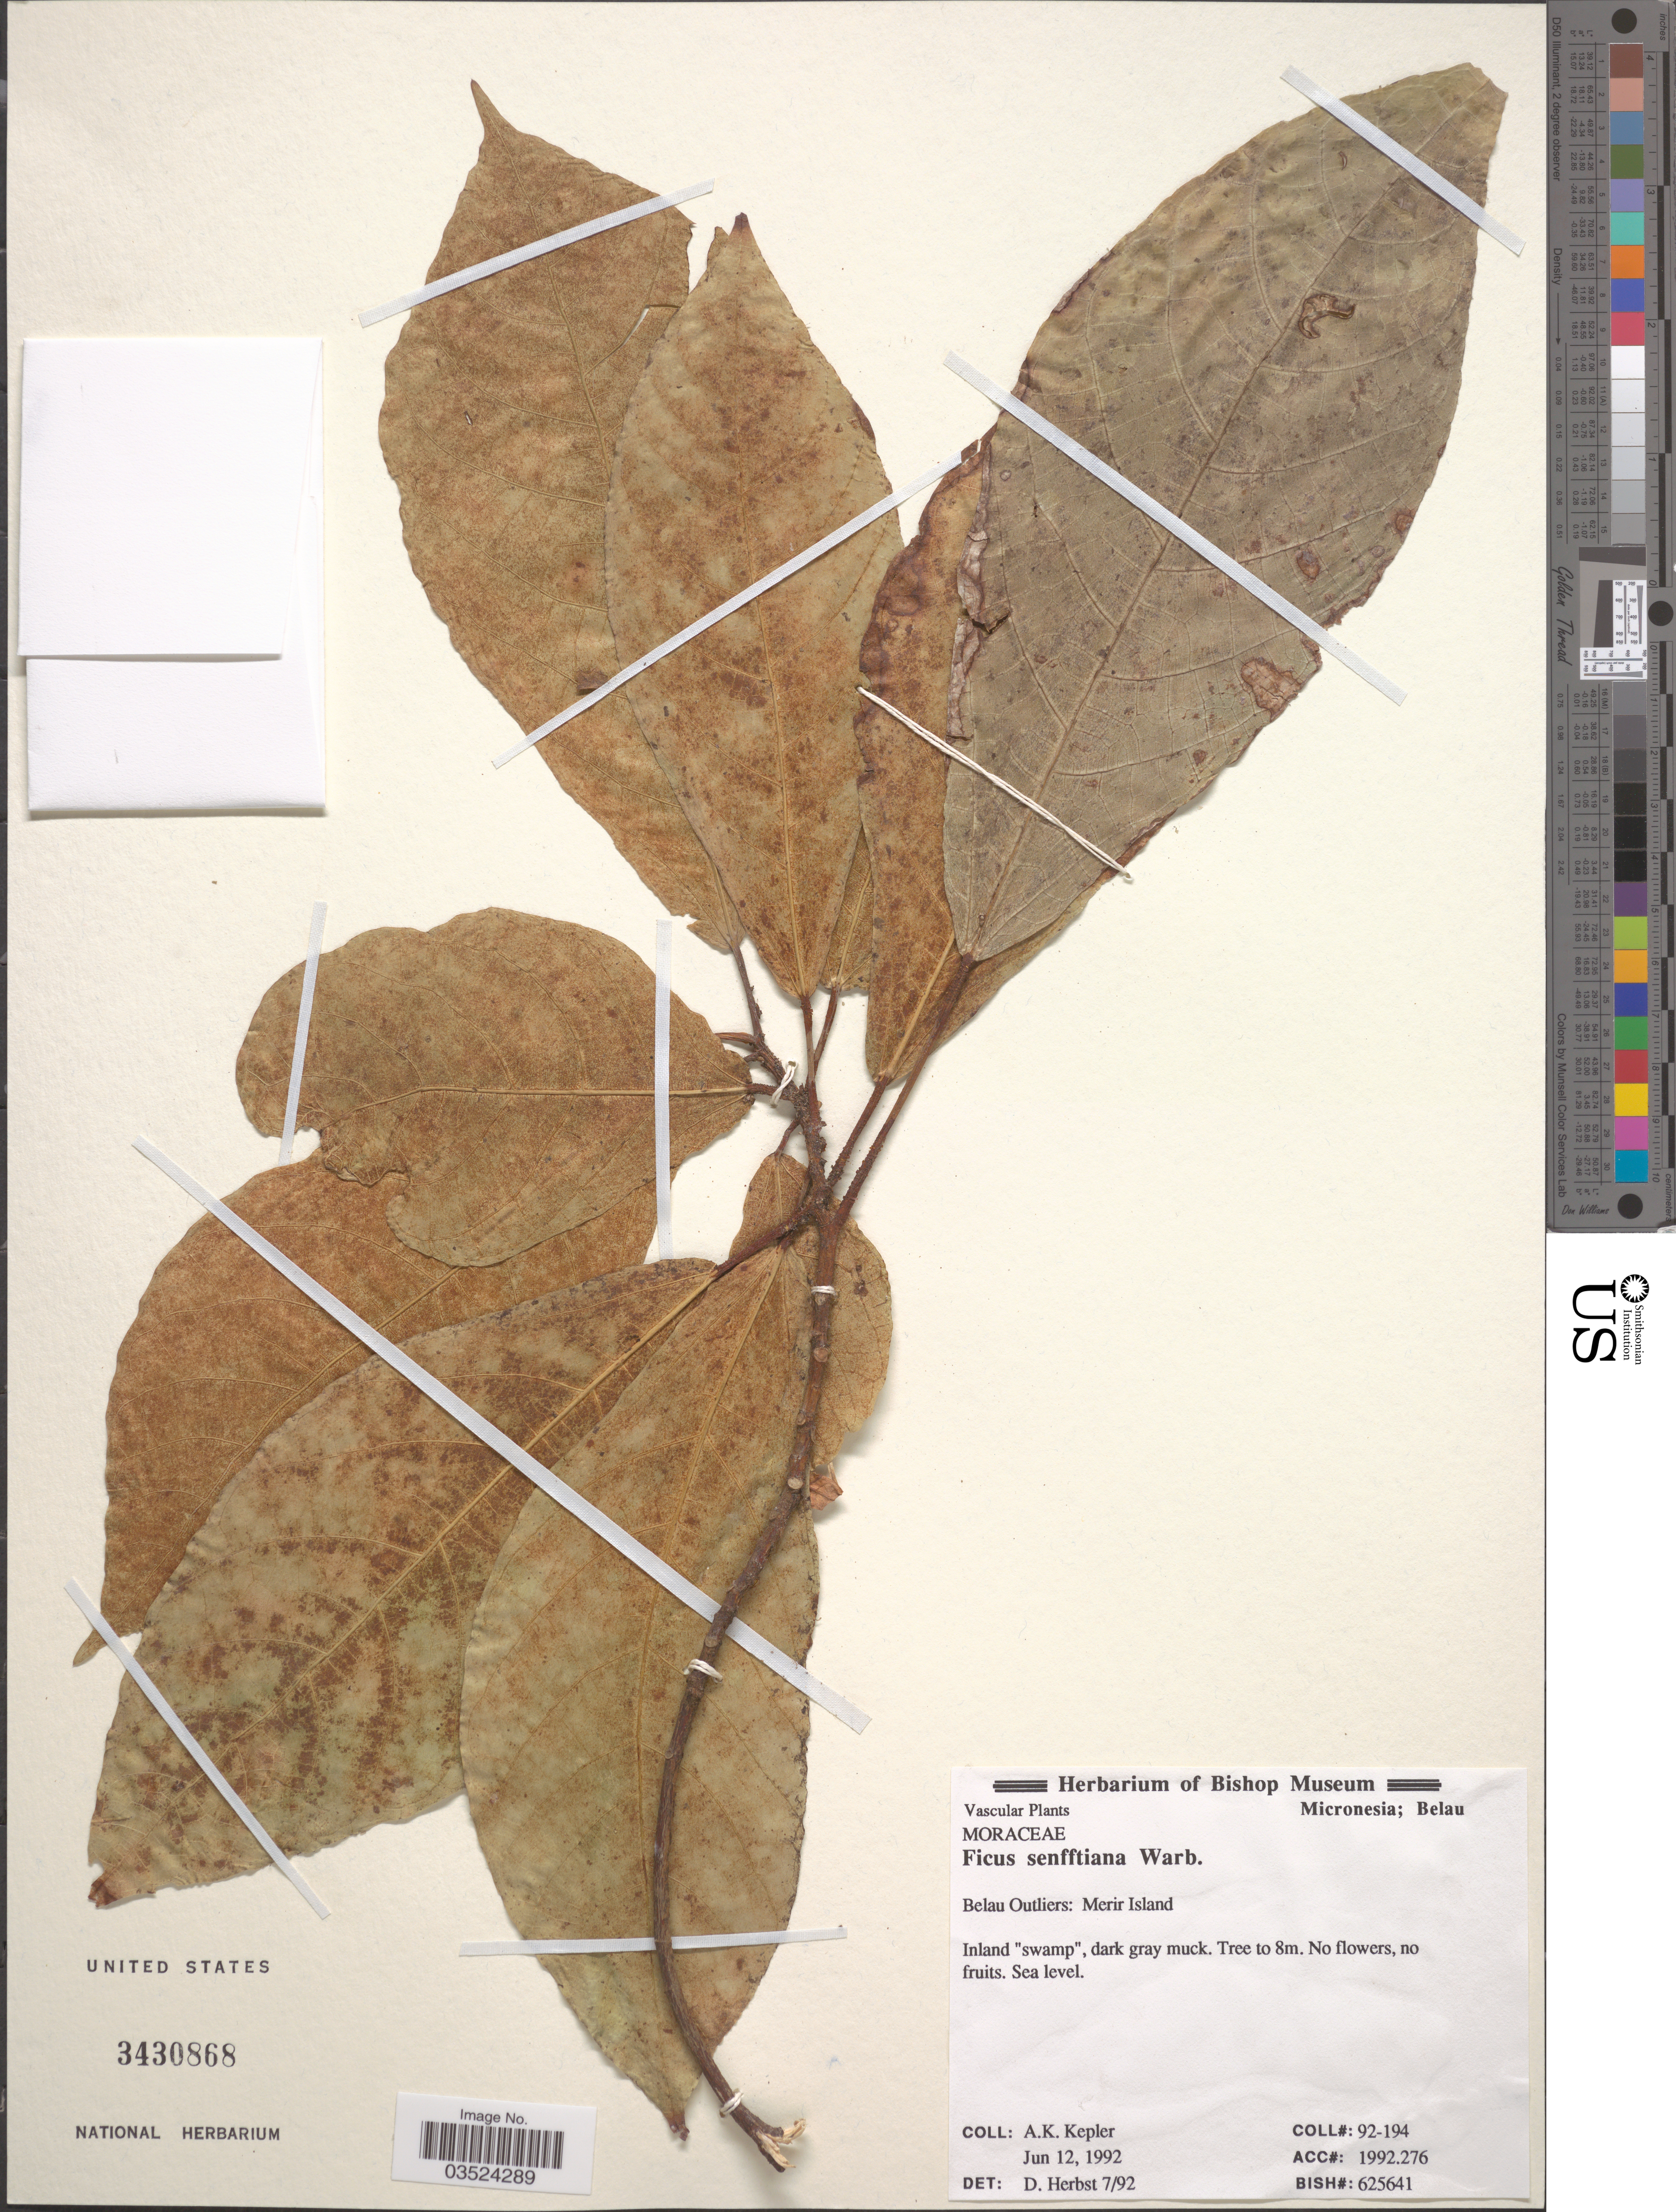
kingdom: Plantae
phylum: Tracheophyta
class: Magnoliopsida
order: Rosales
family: Moraceae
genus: Ficus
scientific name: Ficus senfftiana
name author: Warb.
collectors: A. K. Kepler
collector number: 92-194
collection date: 1992-06-12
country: Palau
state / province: Belau Outliers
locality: Micronesia.? Merir Island.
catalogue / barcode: US 3430868